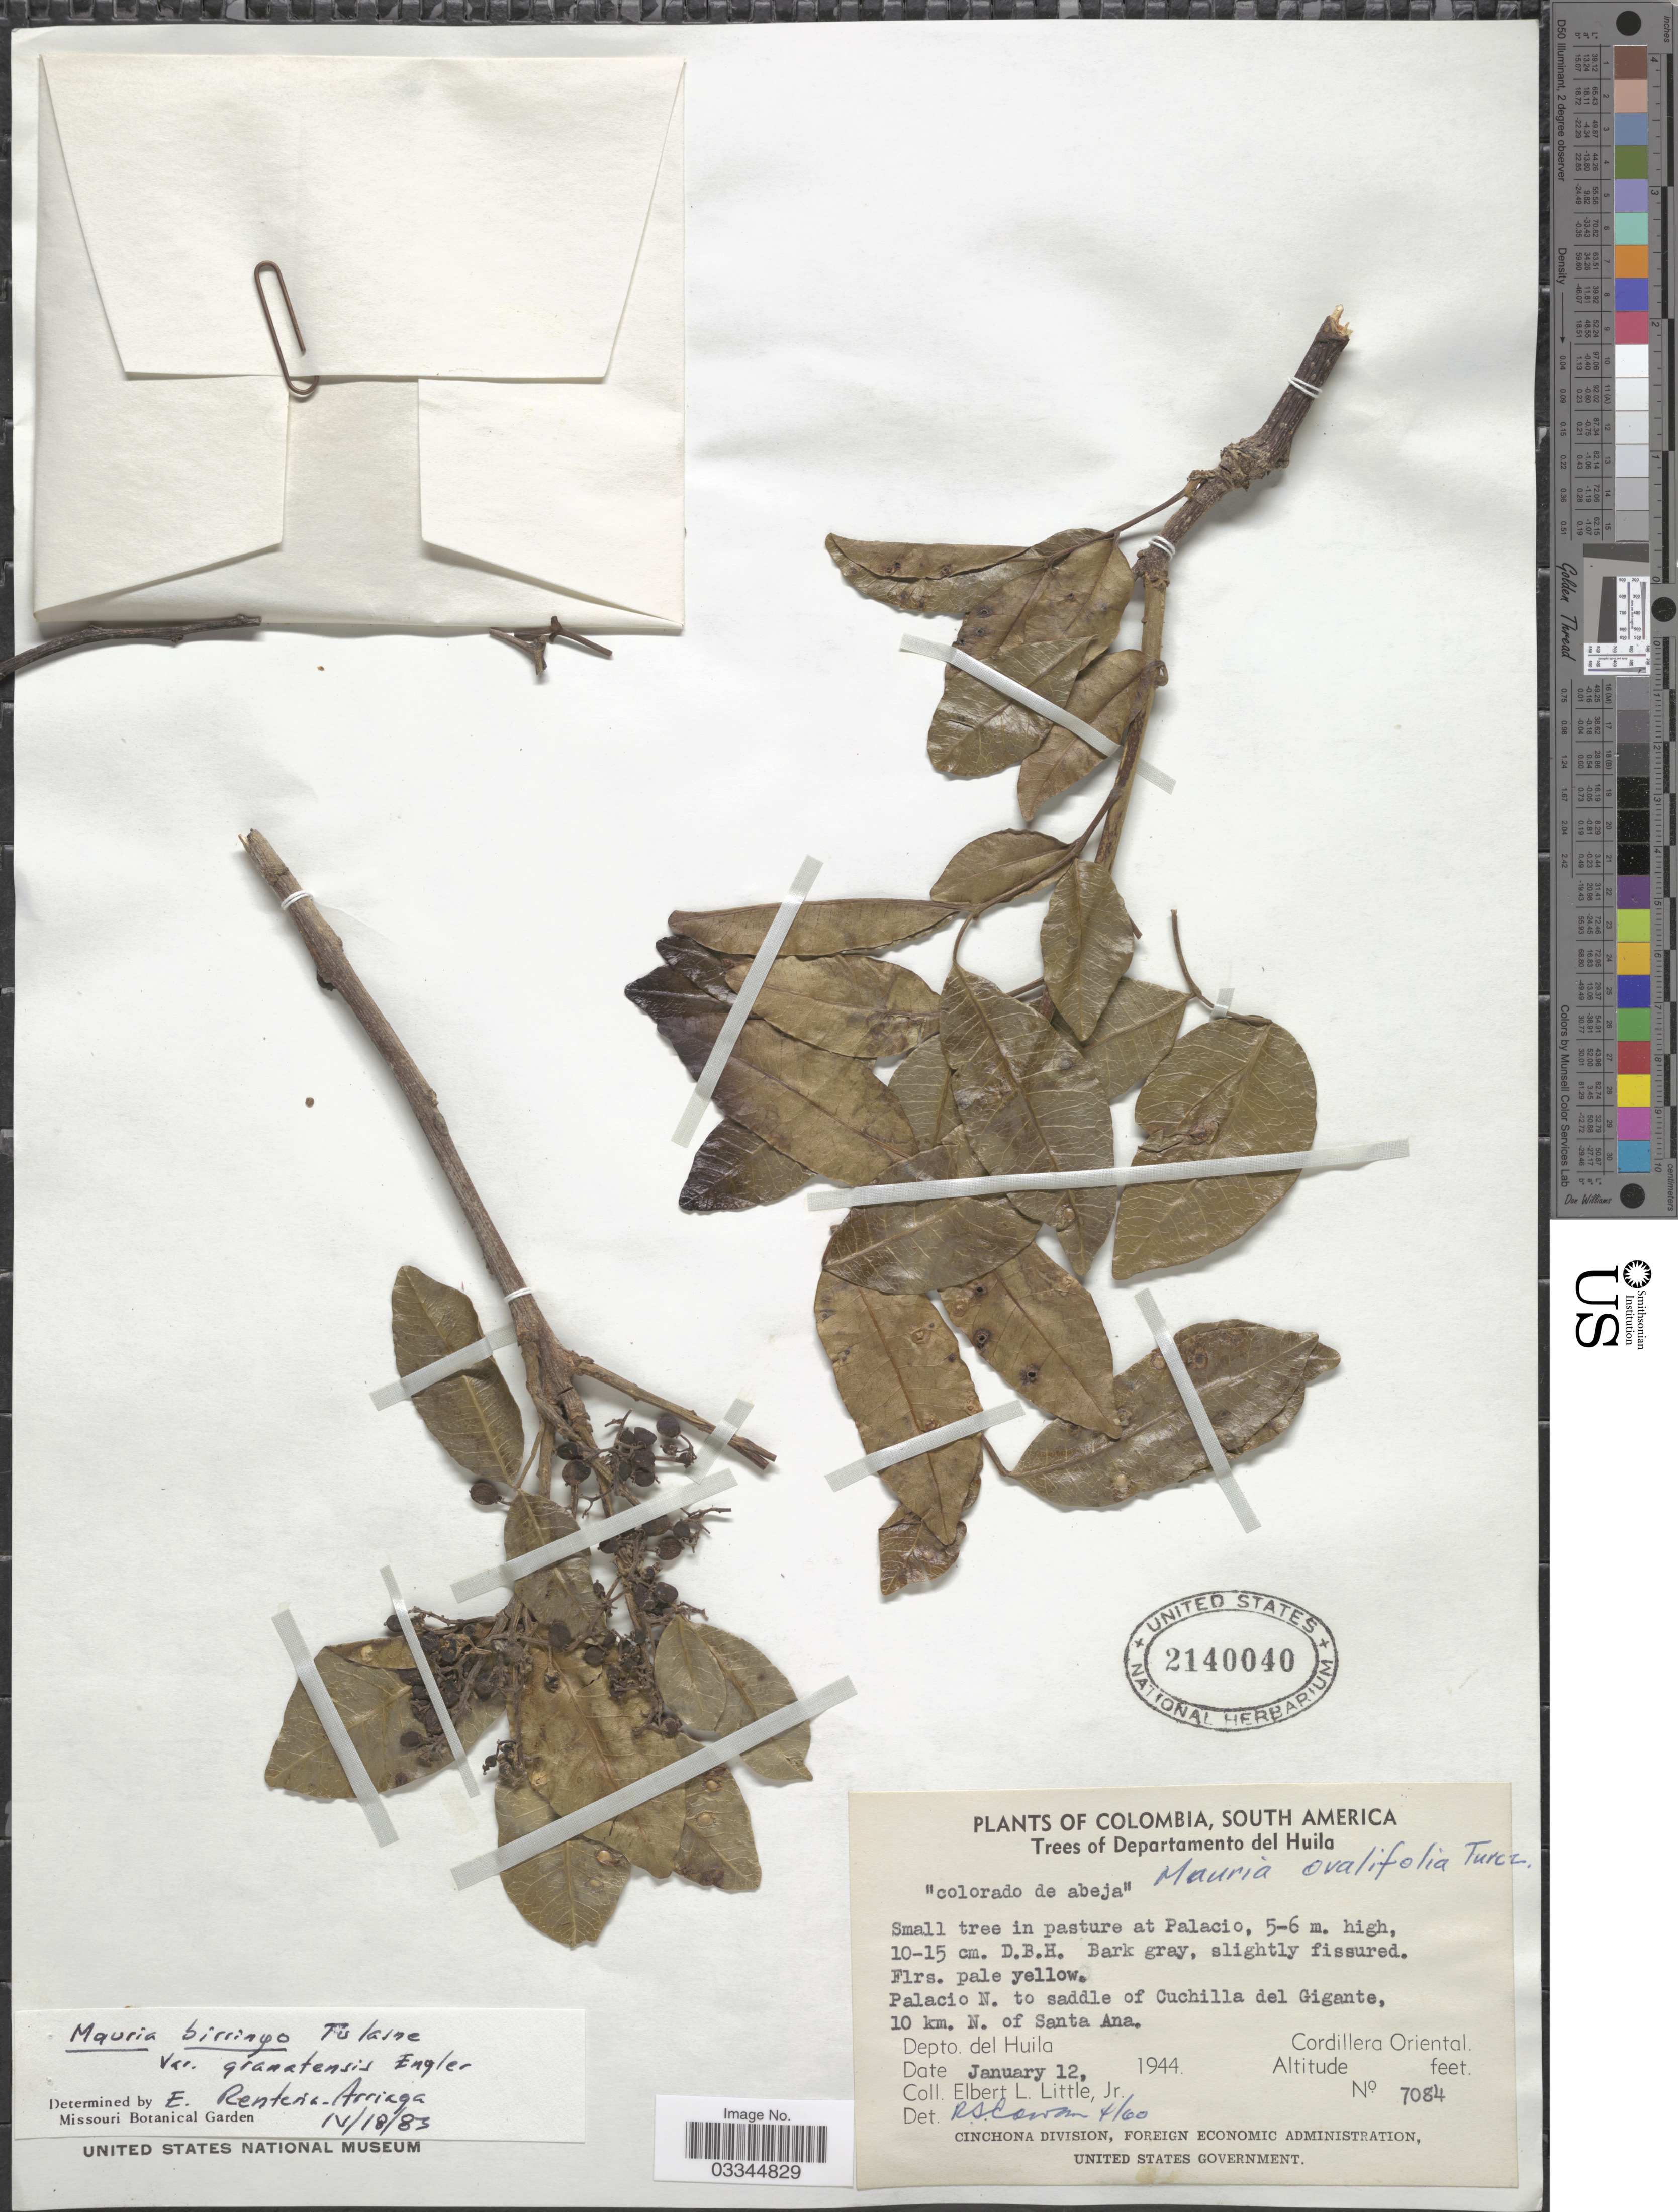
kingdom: Plantae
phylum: Tracheophyta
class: Magnoliopsida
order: Sapindales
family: Anacardiaceae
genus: Mauria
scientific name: Mauria biringo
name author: Tul.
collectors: E. L. Little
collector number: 7084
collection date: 1944-01-12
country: Colombia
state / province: Huila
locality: Palacio N. to saddle of Cuchilla del Gigante, 10 km. N. of Santa Ana, Departamento del Huila, Cordillera Oriental.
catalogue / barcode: US 2140040